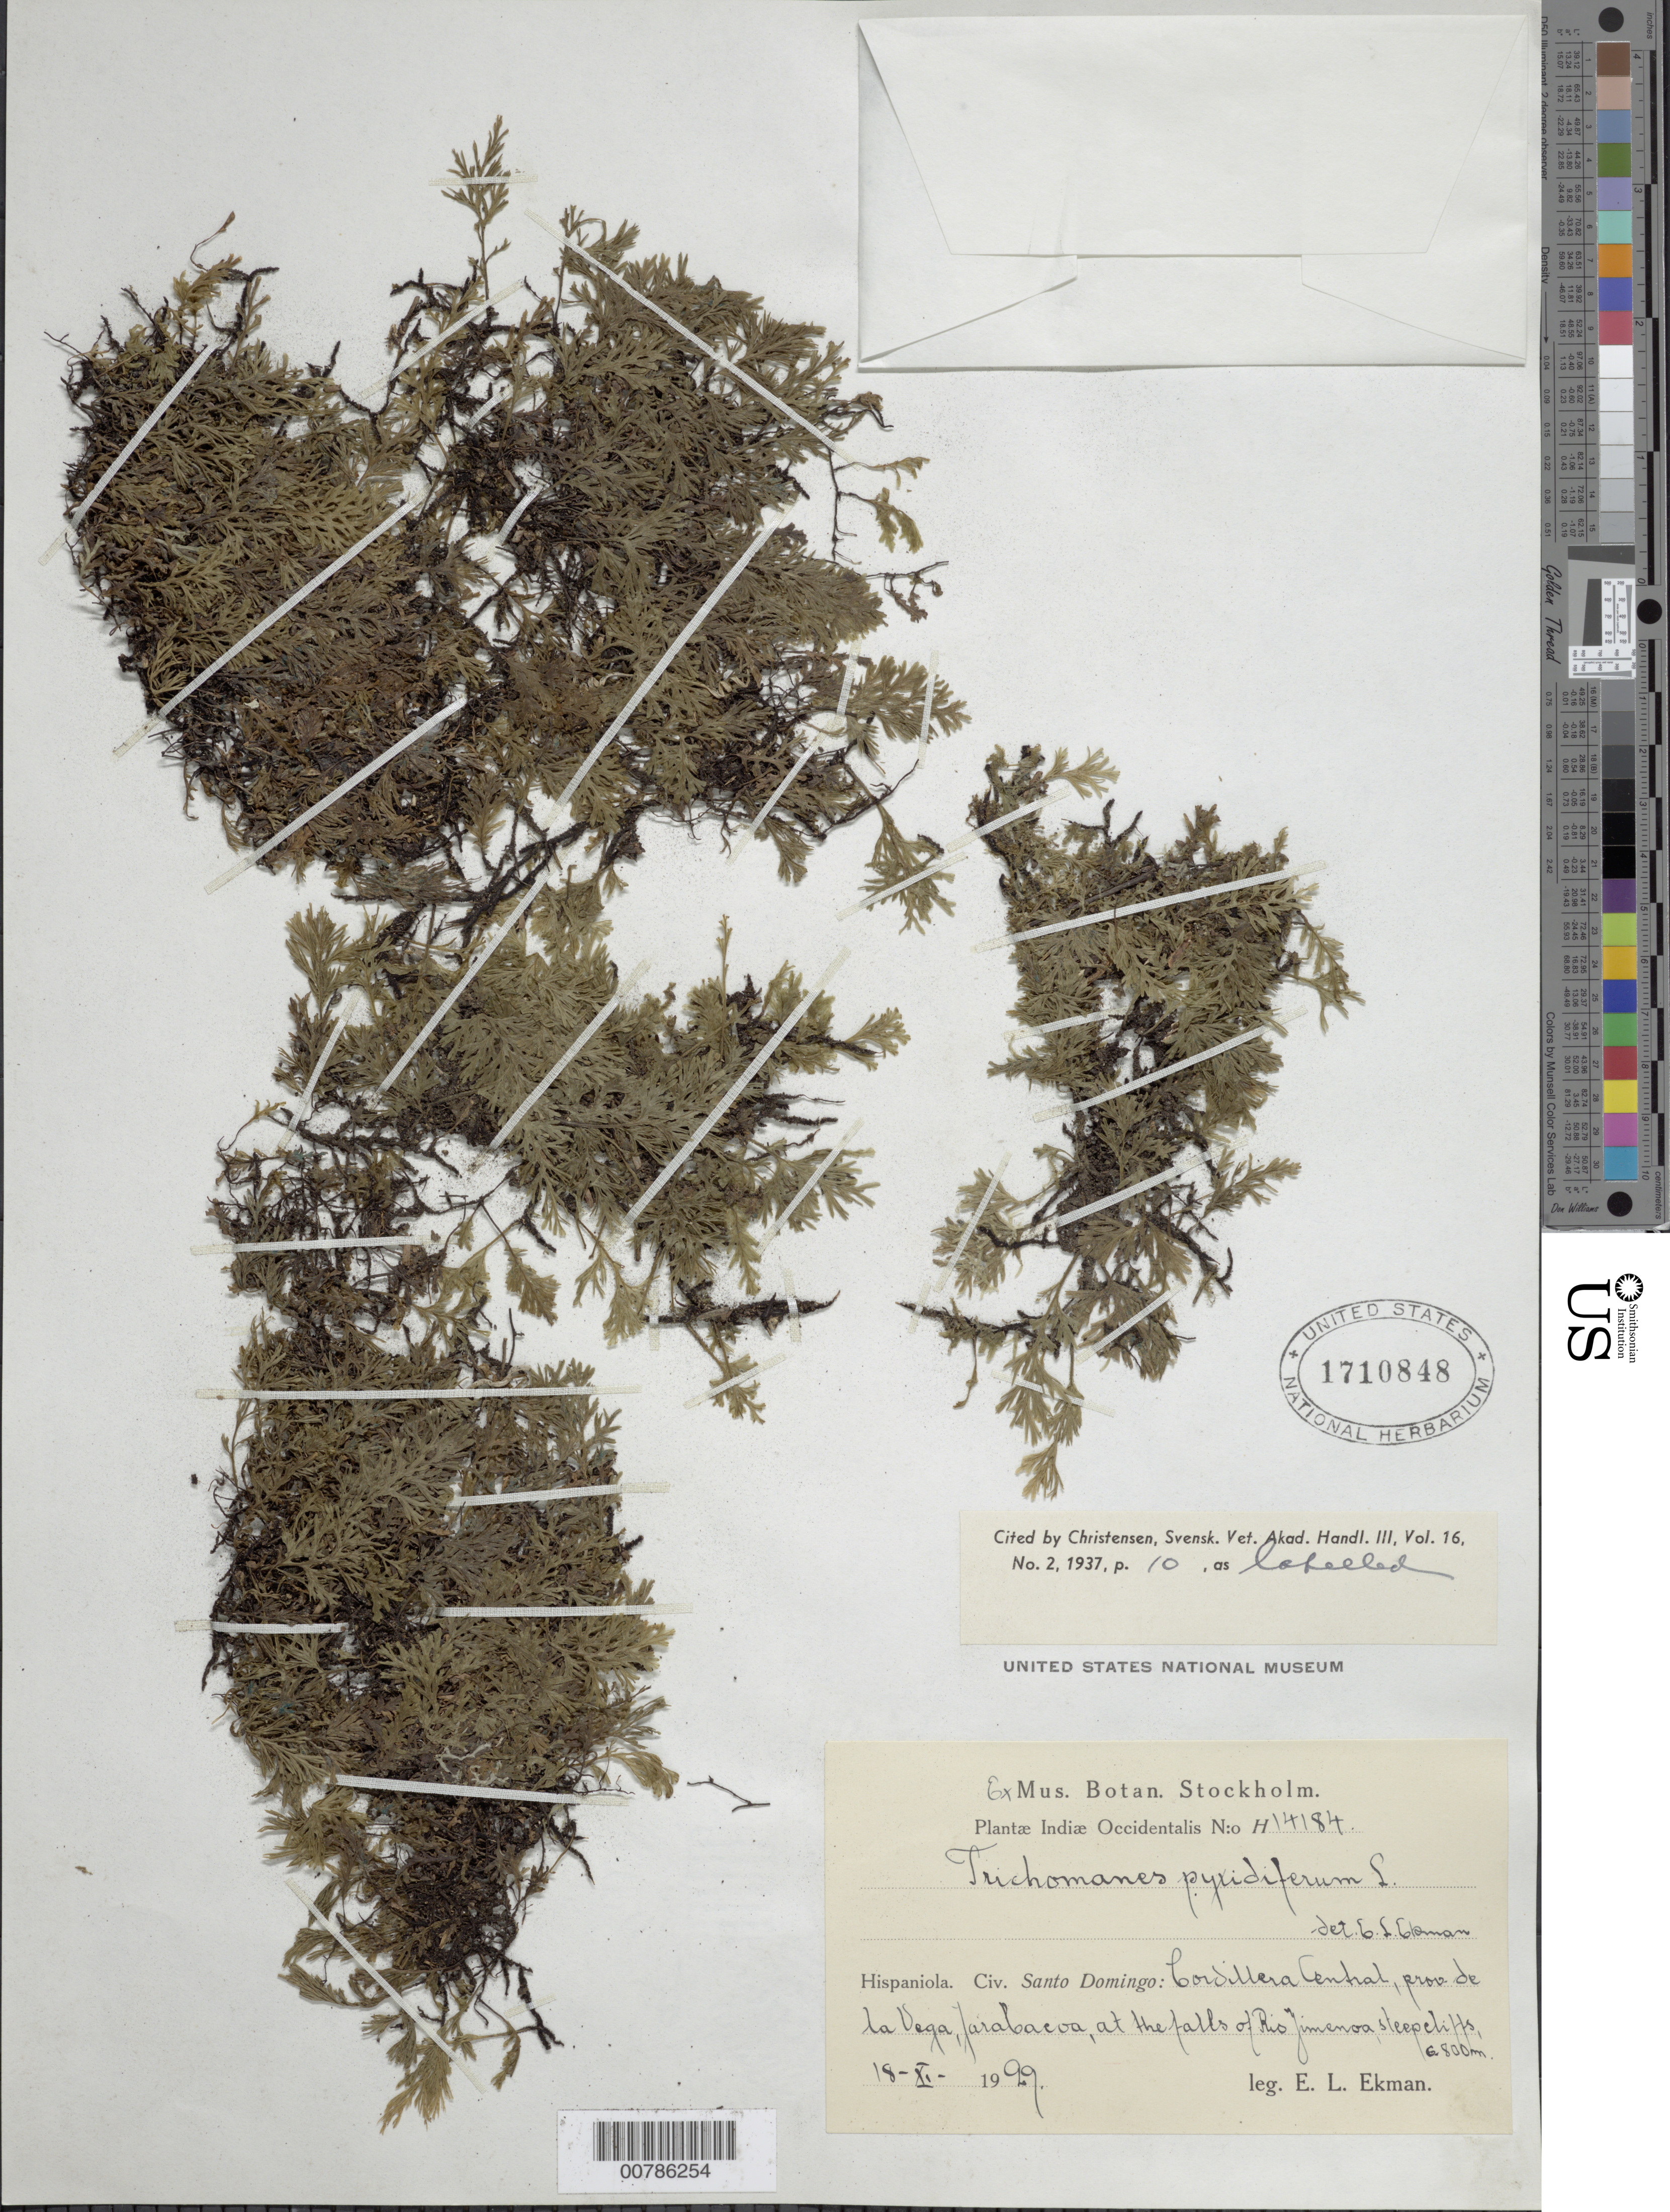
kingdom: Plantae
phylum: Tracheophyta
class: Polypodiopsida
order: Hymenophyllales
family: Hymenophyllaceae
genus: Polyphlebium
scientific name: Polyphlebium pyxidiferum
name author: (L.) Ebihara & Dubuisson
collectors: E. L. Ekman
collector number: H 14184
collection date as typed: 18 Nov 1929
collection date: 1929-11-18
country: Dominican Republic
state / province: La Vega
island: Hispaniola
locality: Cordillera Central, Jarabacoa, falls of Río Jimenoa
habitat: At falls, steep cliffs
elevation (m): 800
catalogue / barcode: US 1710848